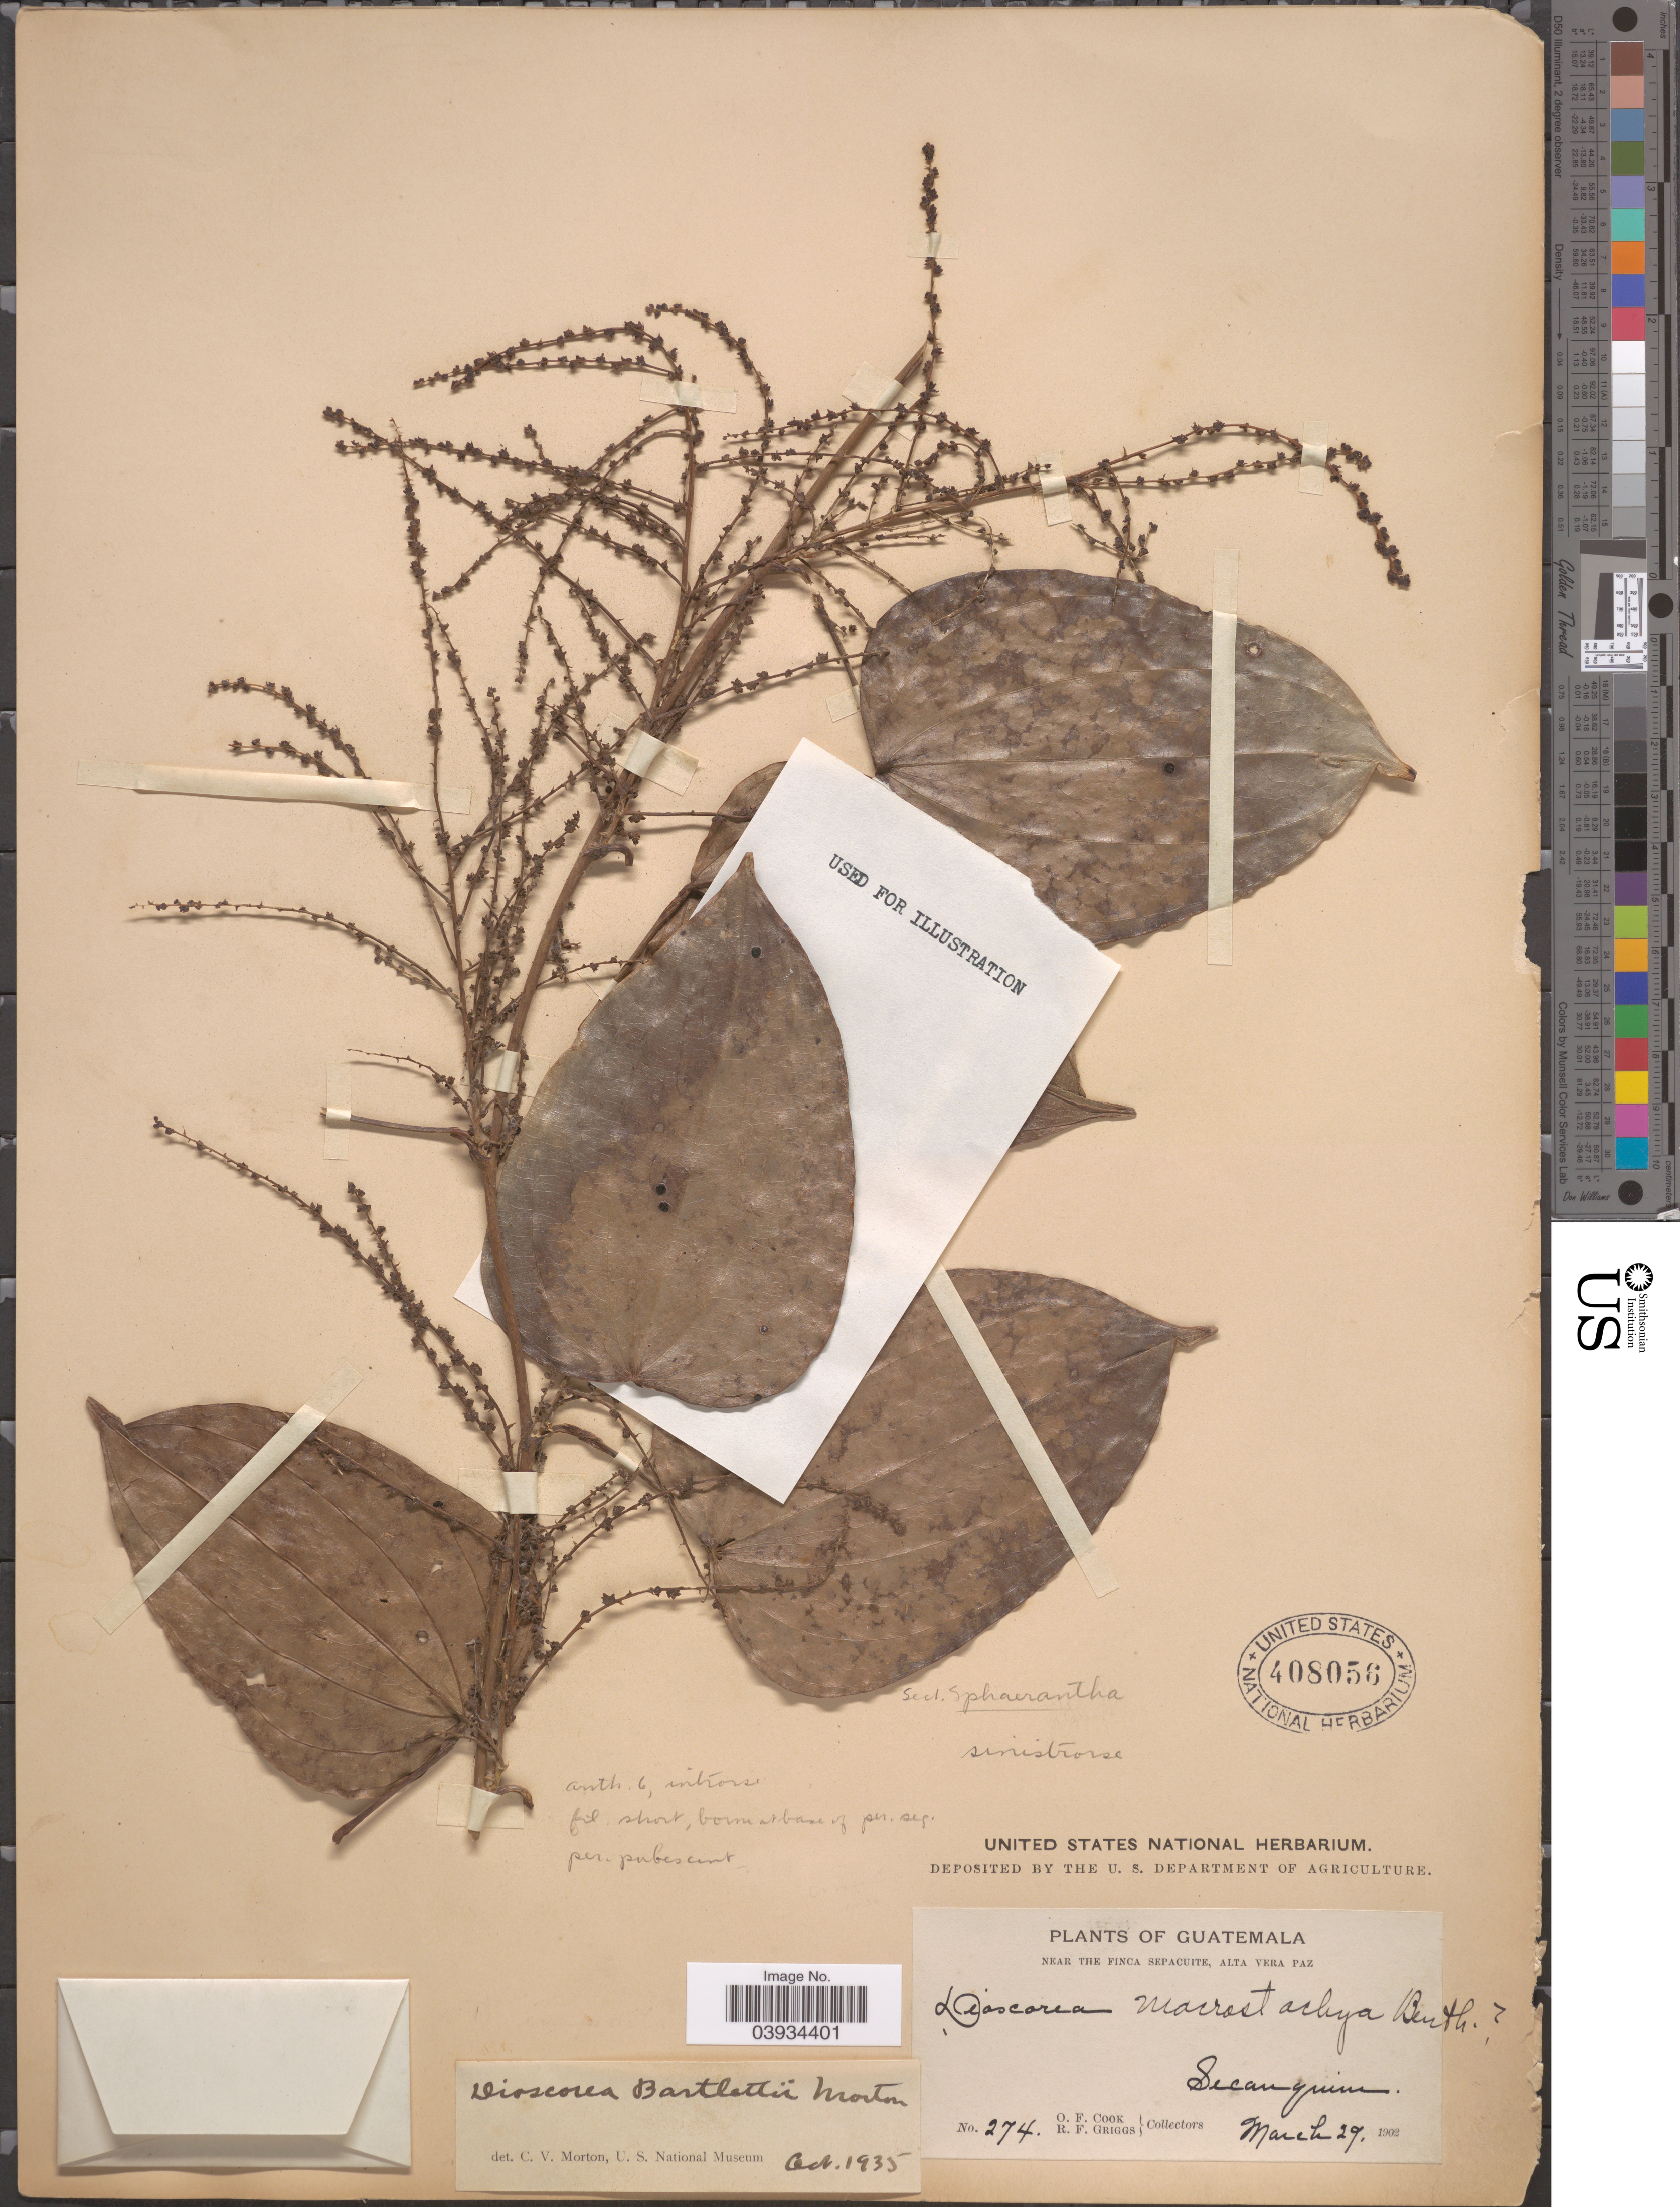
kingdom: Plantae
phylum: Tracheophyta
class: Liliopsida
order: Dioscoreales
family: Dioscoreaceae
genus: Dioscorea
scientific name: Dioscorea bartlettii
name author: C.V. Morton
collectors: O. F. Cook & R. F. Griggs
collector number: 274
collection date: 1902-03-29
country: Guatemala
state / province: Alta Verapaz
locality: Near the Finca Sepacuite, Alta Vera Paz. Secanquim.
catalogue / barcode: US 408056